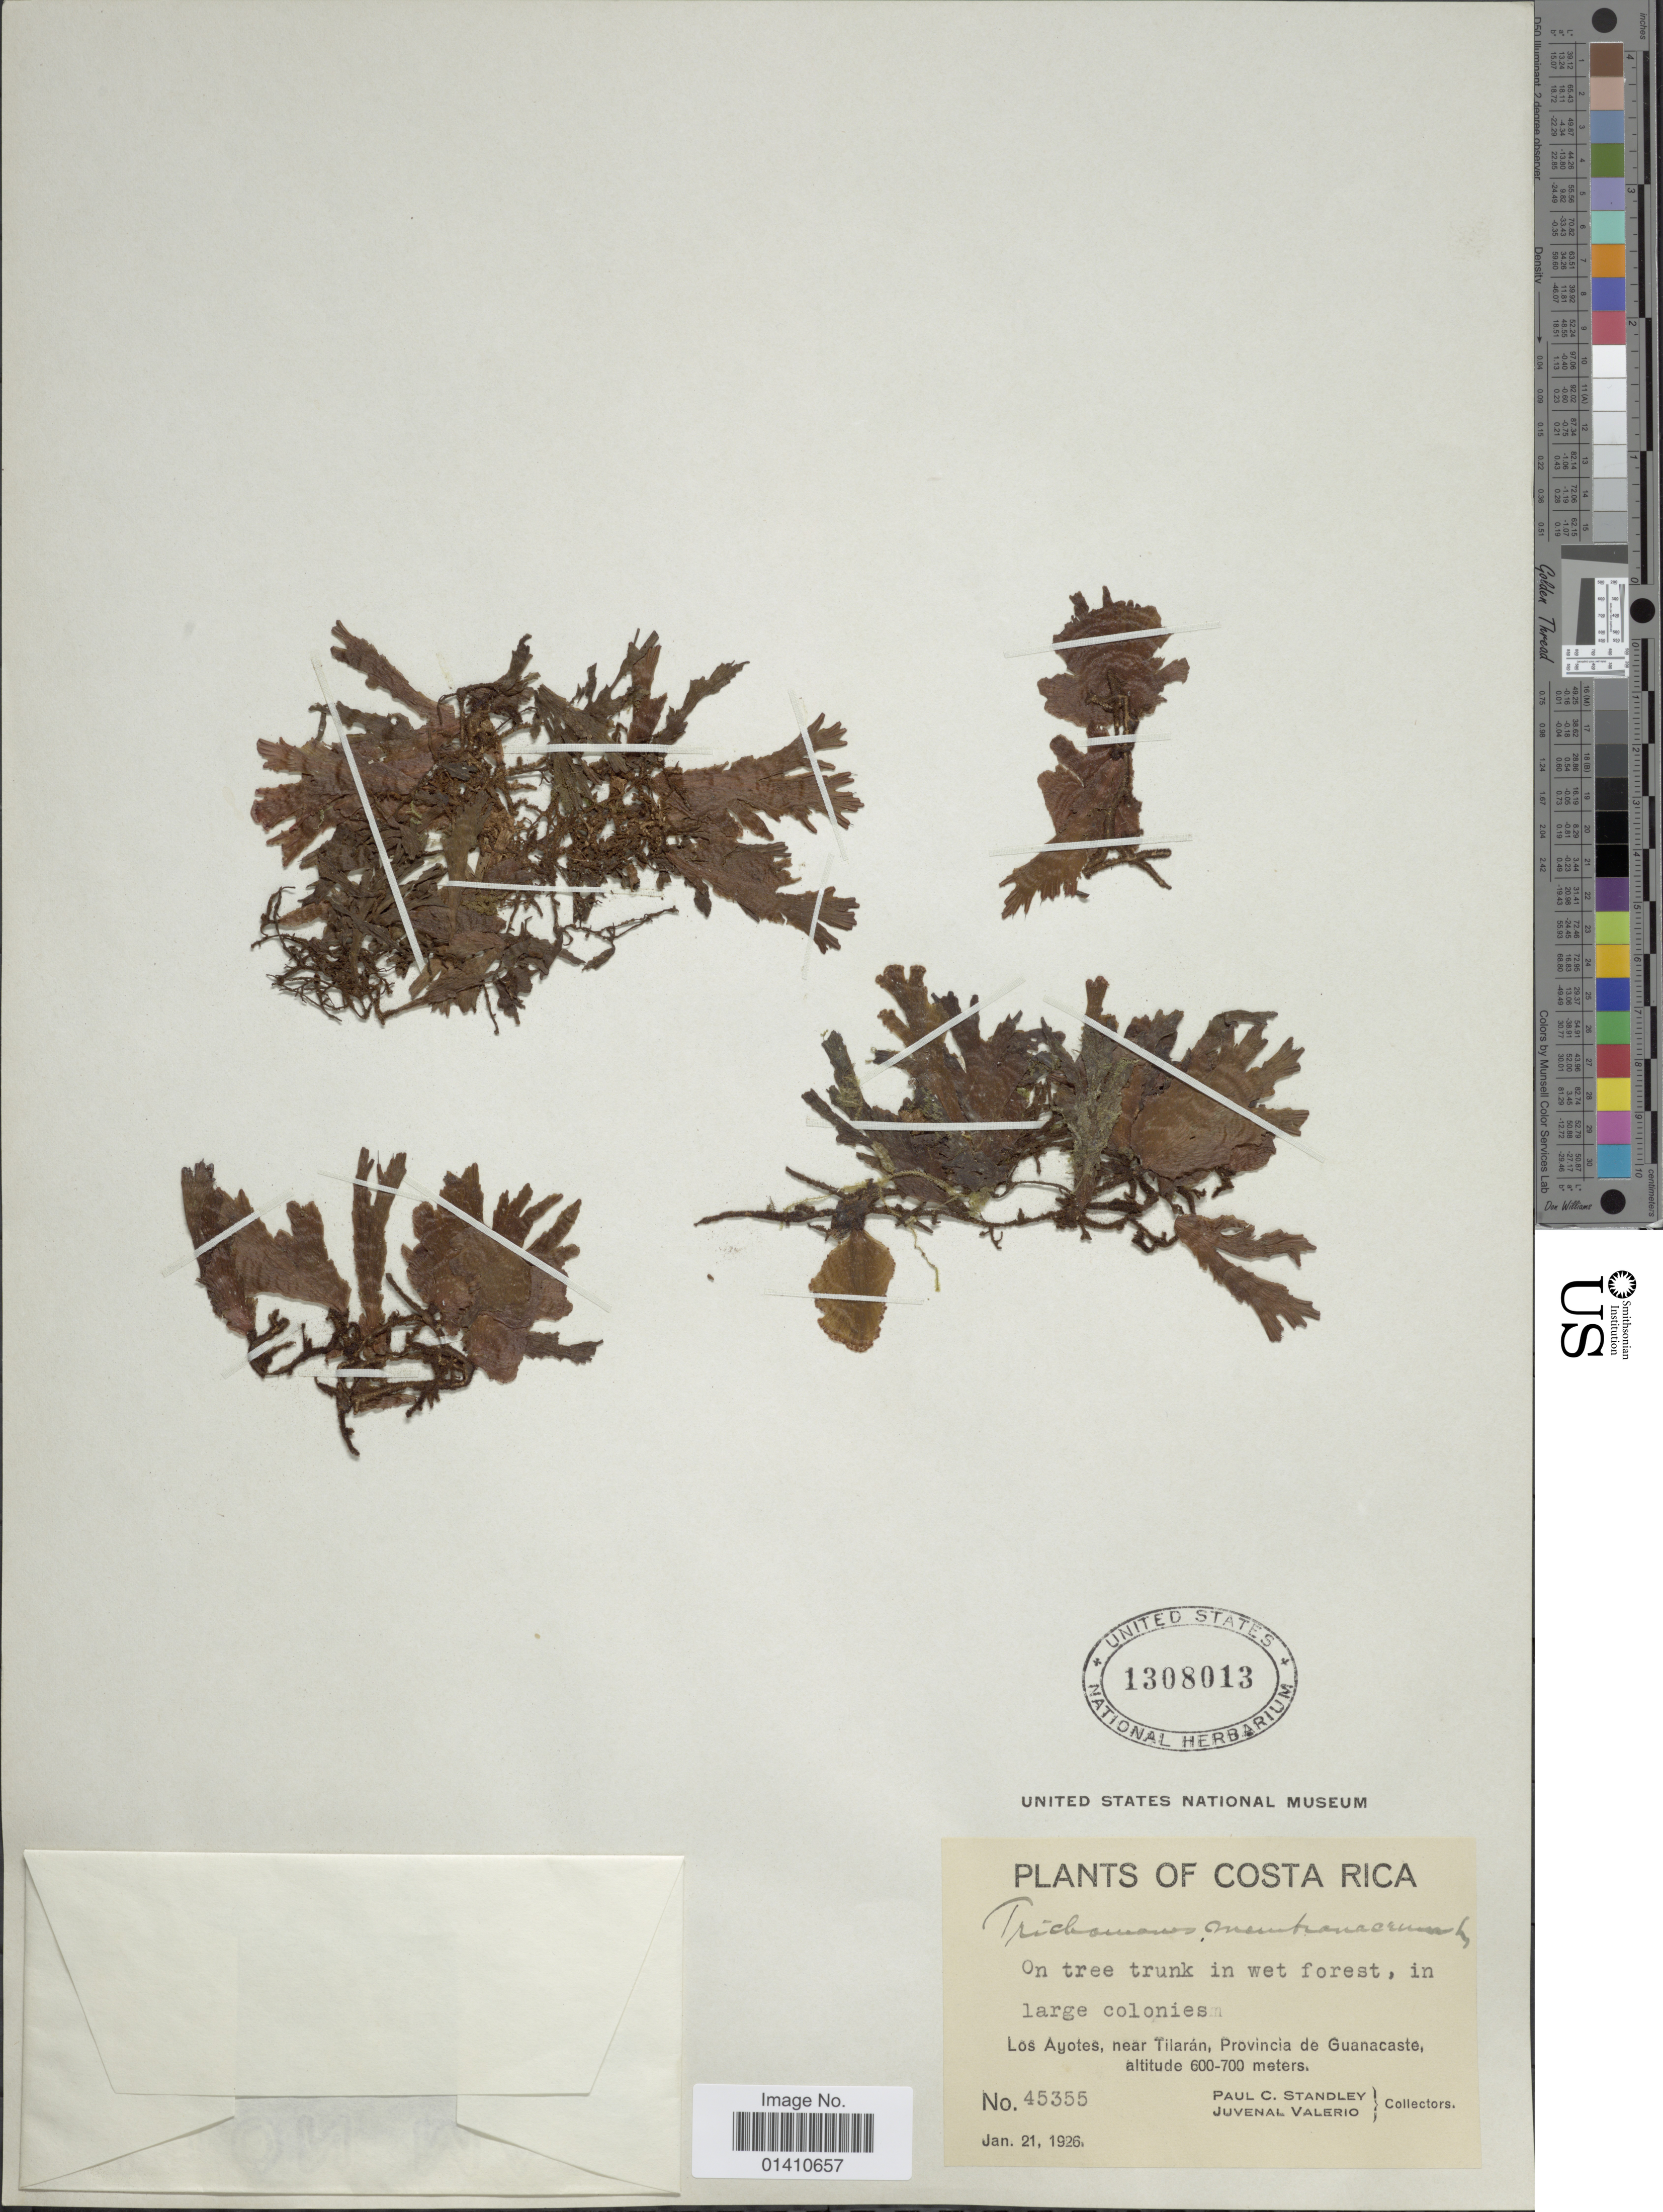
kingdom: Plantae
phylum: Tracheophyta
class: Polypodiopsida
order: Hymenophyllales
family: Hymenophyllaceae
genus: Didymoglossum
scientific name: Didymoglossum membranaceum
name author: (L.) Vareschi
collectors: P. C. Standley & J. Valerio R.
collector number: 45355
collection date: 1926-01-21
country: Costa Rica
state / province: Guanacaste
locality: Los Ayotes, near Tilaran, Provincia de Guanacaste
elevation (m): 600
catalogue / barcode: US 1308013